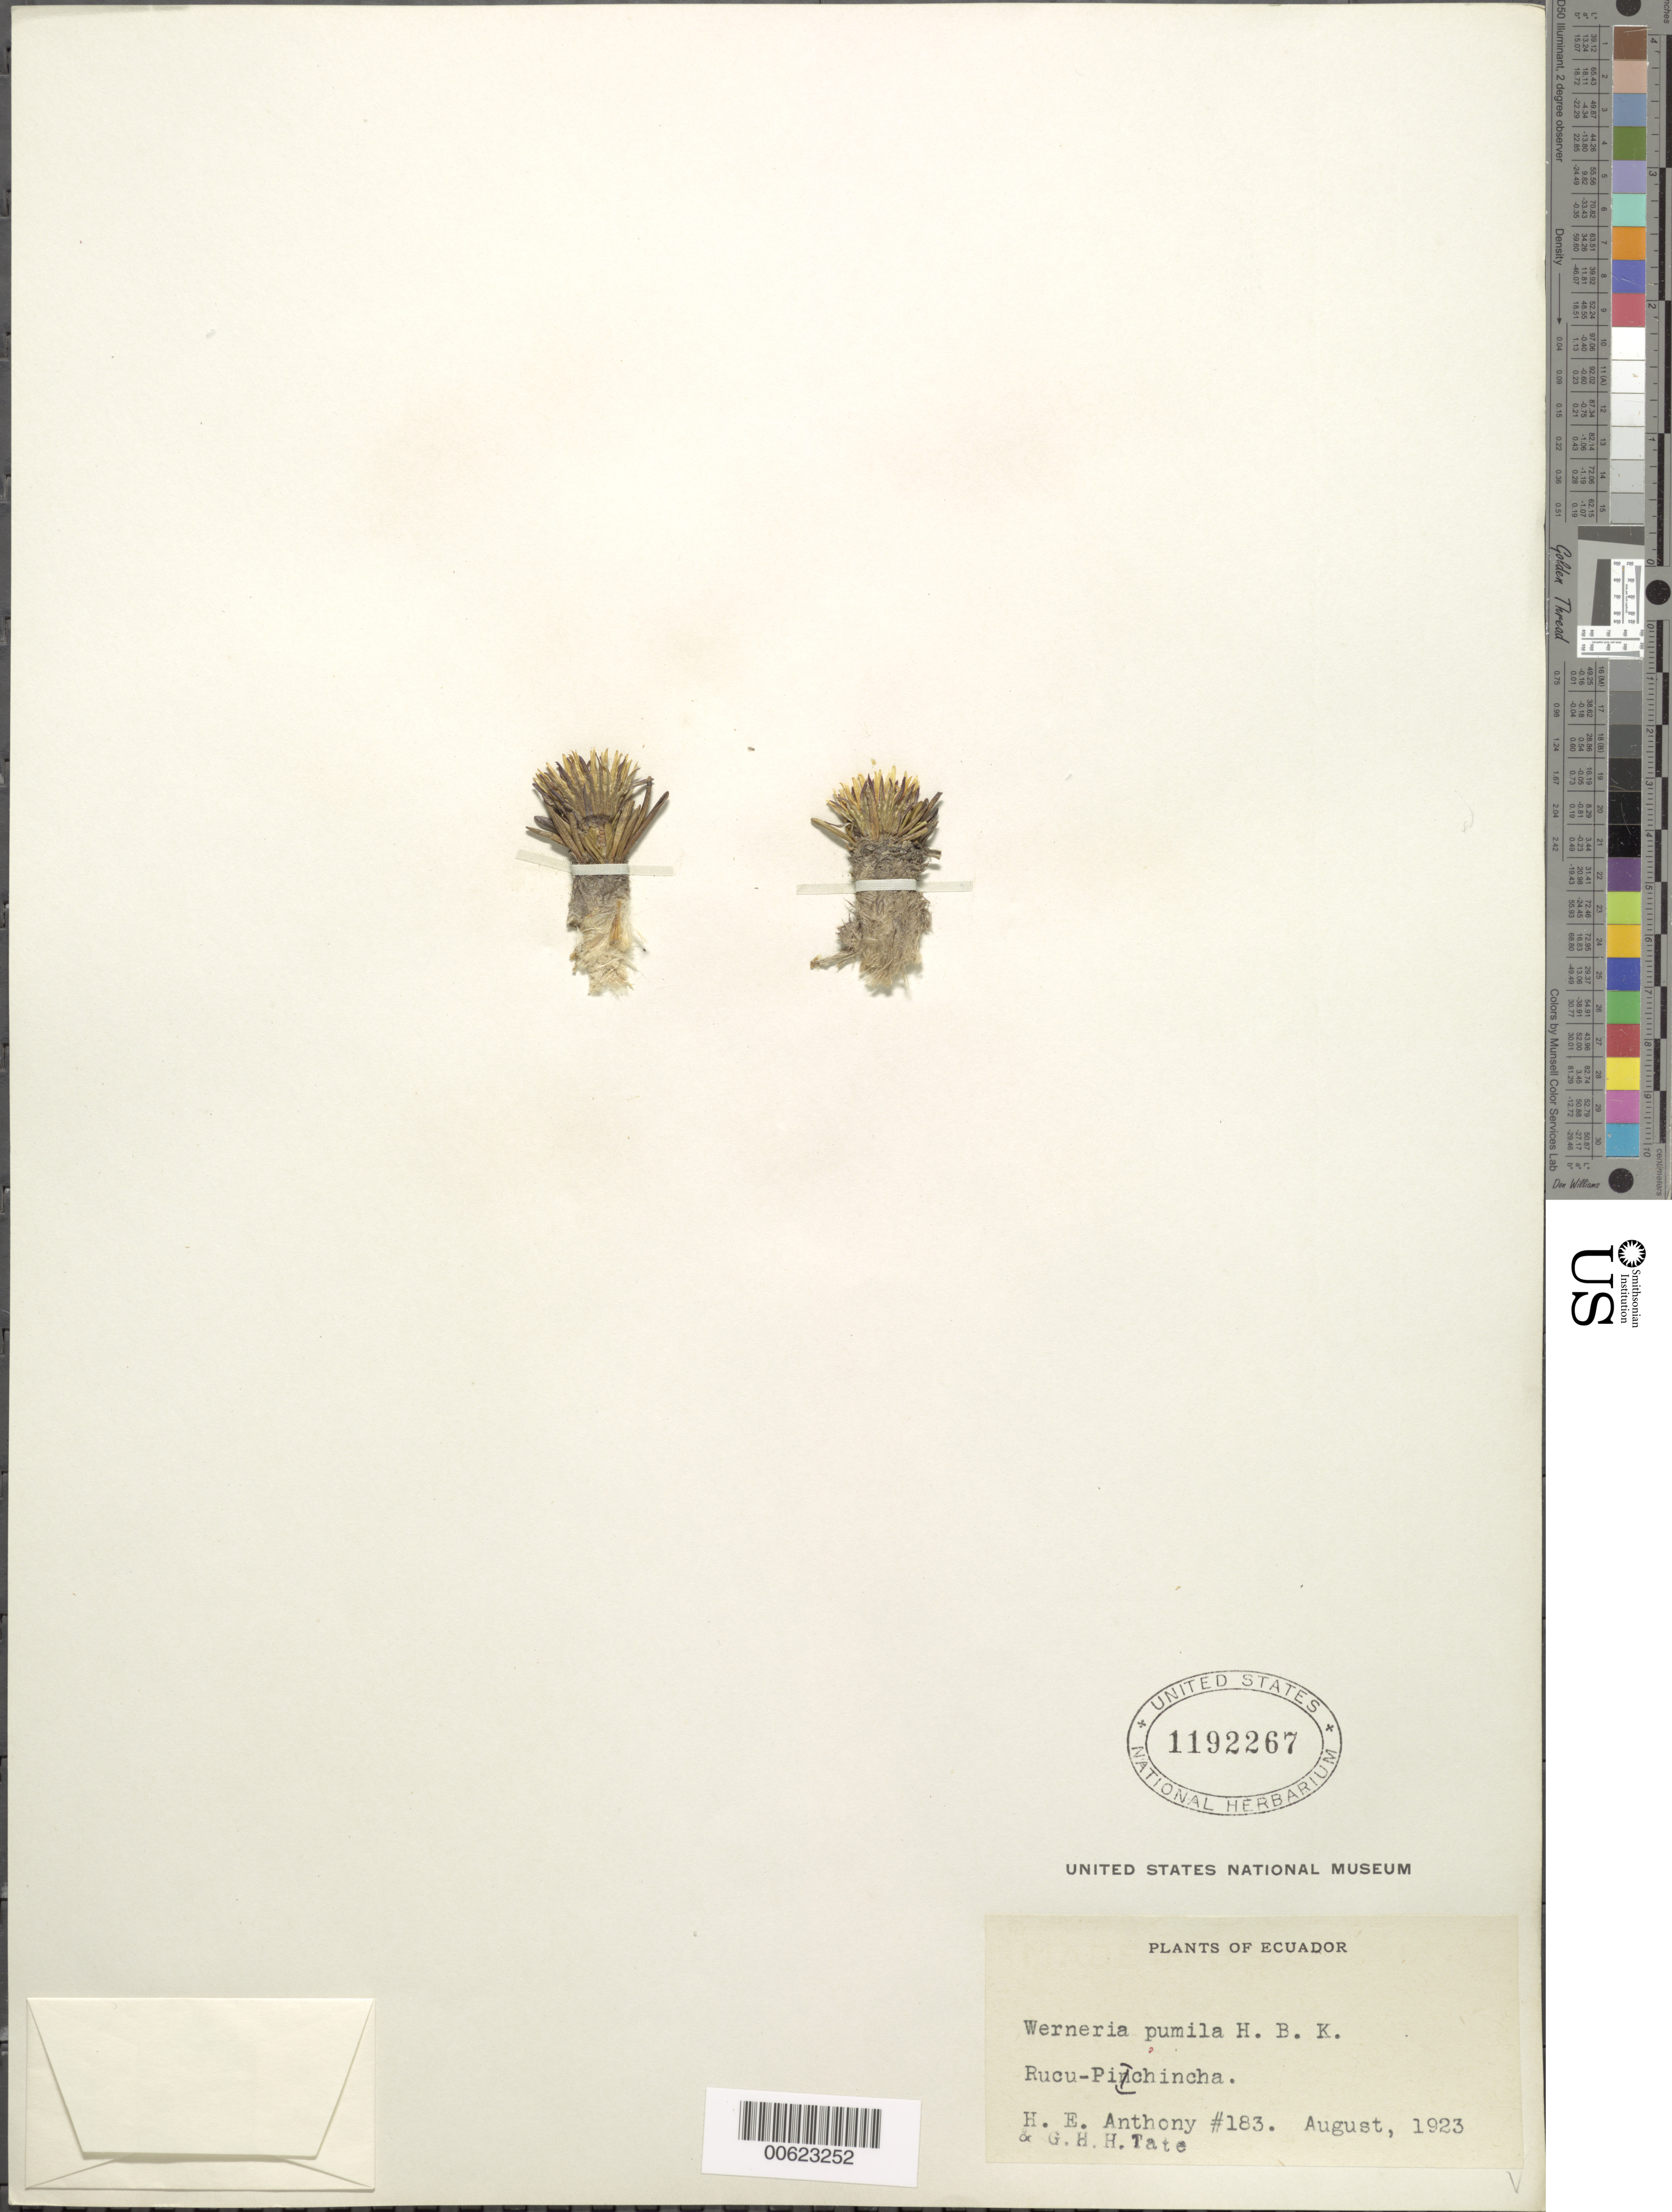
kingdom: Plantae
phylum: Tracheophyta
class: Magnoliopsida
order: Asterales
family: Asteraceae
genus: Werneria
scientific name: Werneria pumila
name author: Kunth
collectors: H. E. Anthony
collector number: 183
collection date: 1923-08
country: Ecuador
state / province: Pichincha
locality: Rucu Pichincha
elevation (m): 4425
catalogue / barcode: US 1192267